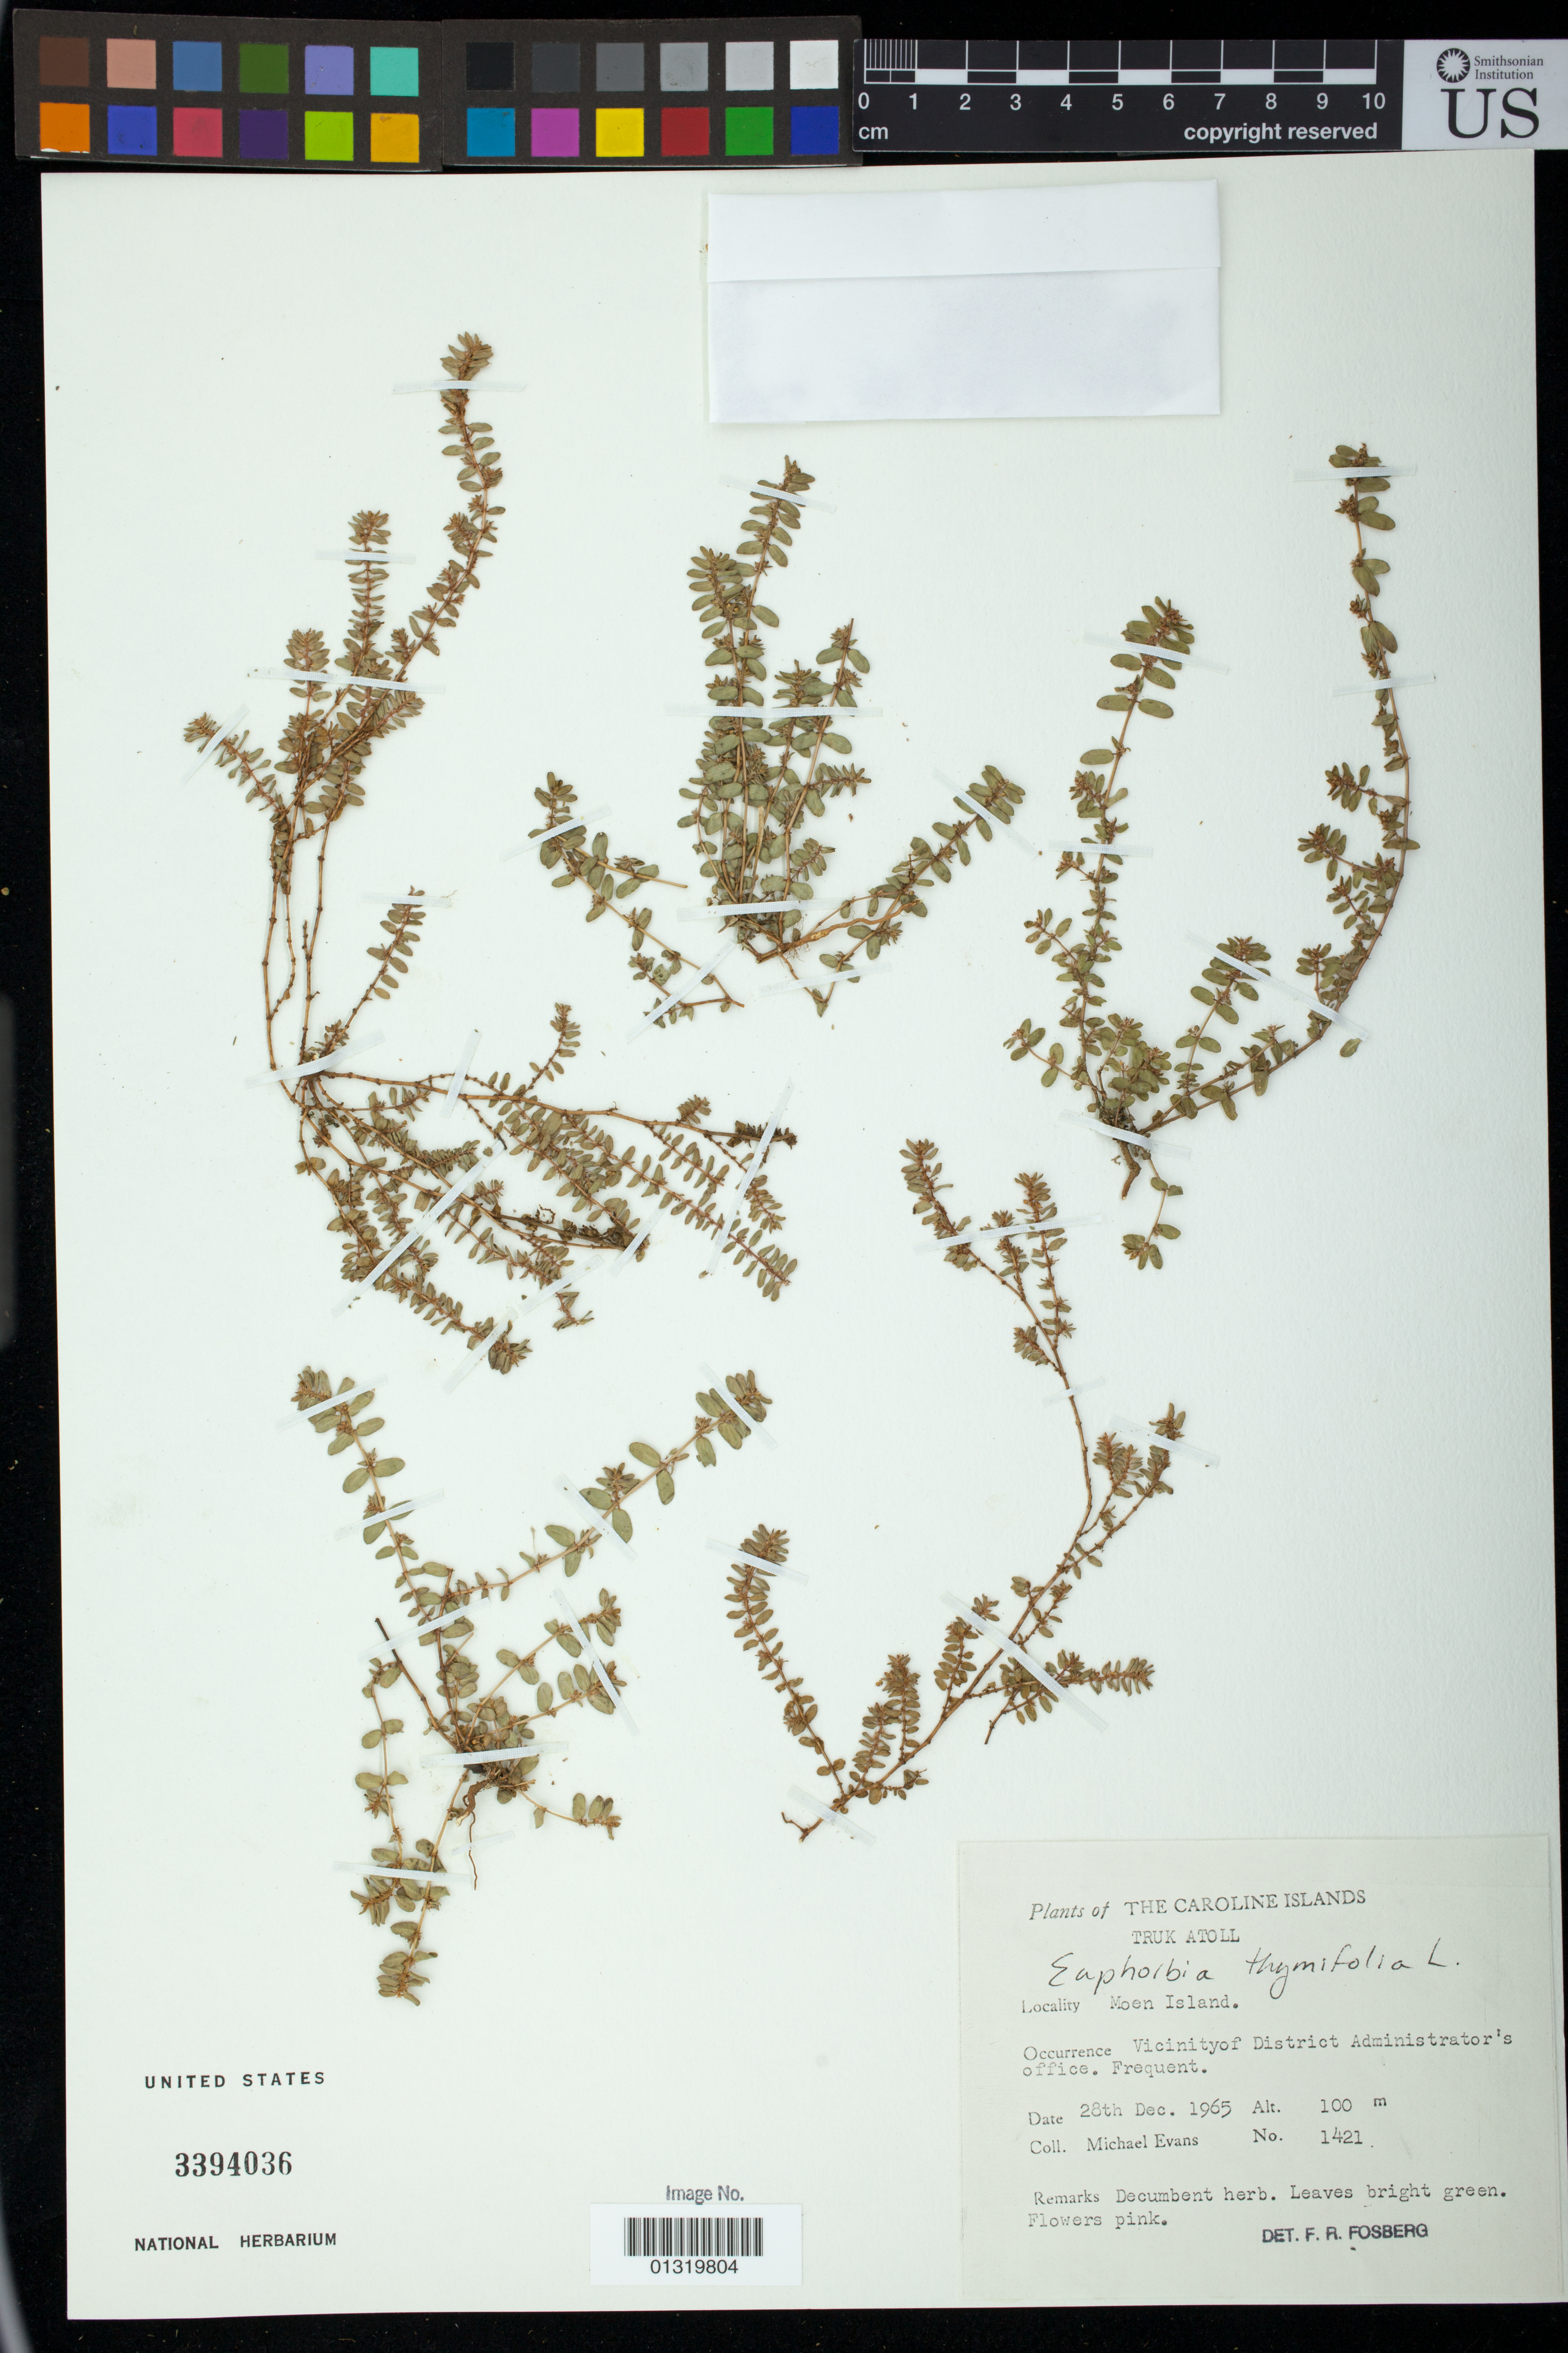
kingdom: Plantae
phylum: Tracheophyta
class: Magnoliopsida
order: Malpighiales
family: Euphorbiaceae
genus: Euphorbia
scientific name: Euphorbia thymifolia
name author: L.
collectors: M. Evans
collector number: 1421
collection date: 1965-12-28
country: Micronesia, Federated States of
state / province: Truk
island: Moen [Wono]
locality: Caroline Islands, Truk Atoll, Moen [Weno] Island. Vicinity of District Administrator's office.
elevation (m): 100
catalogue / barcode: US 3394036